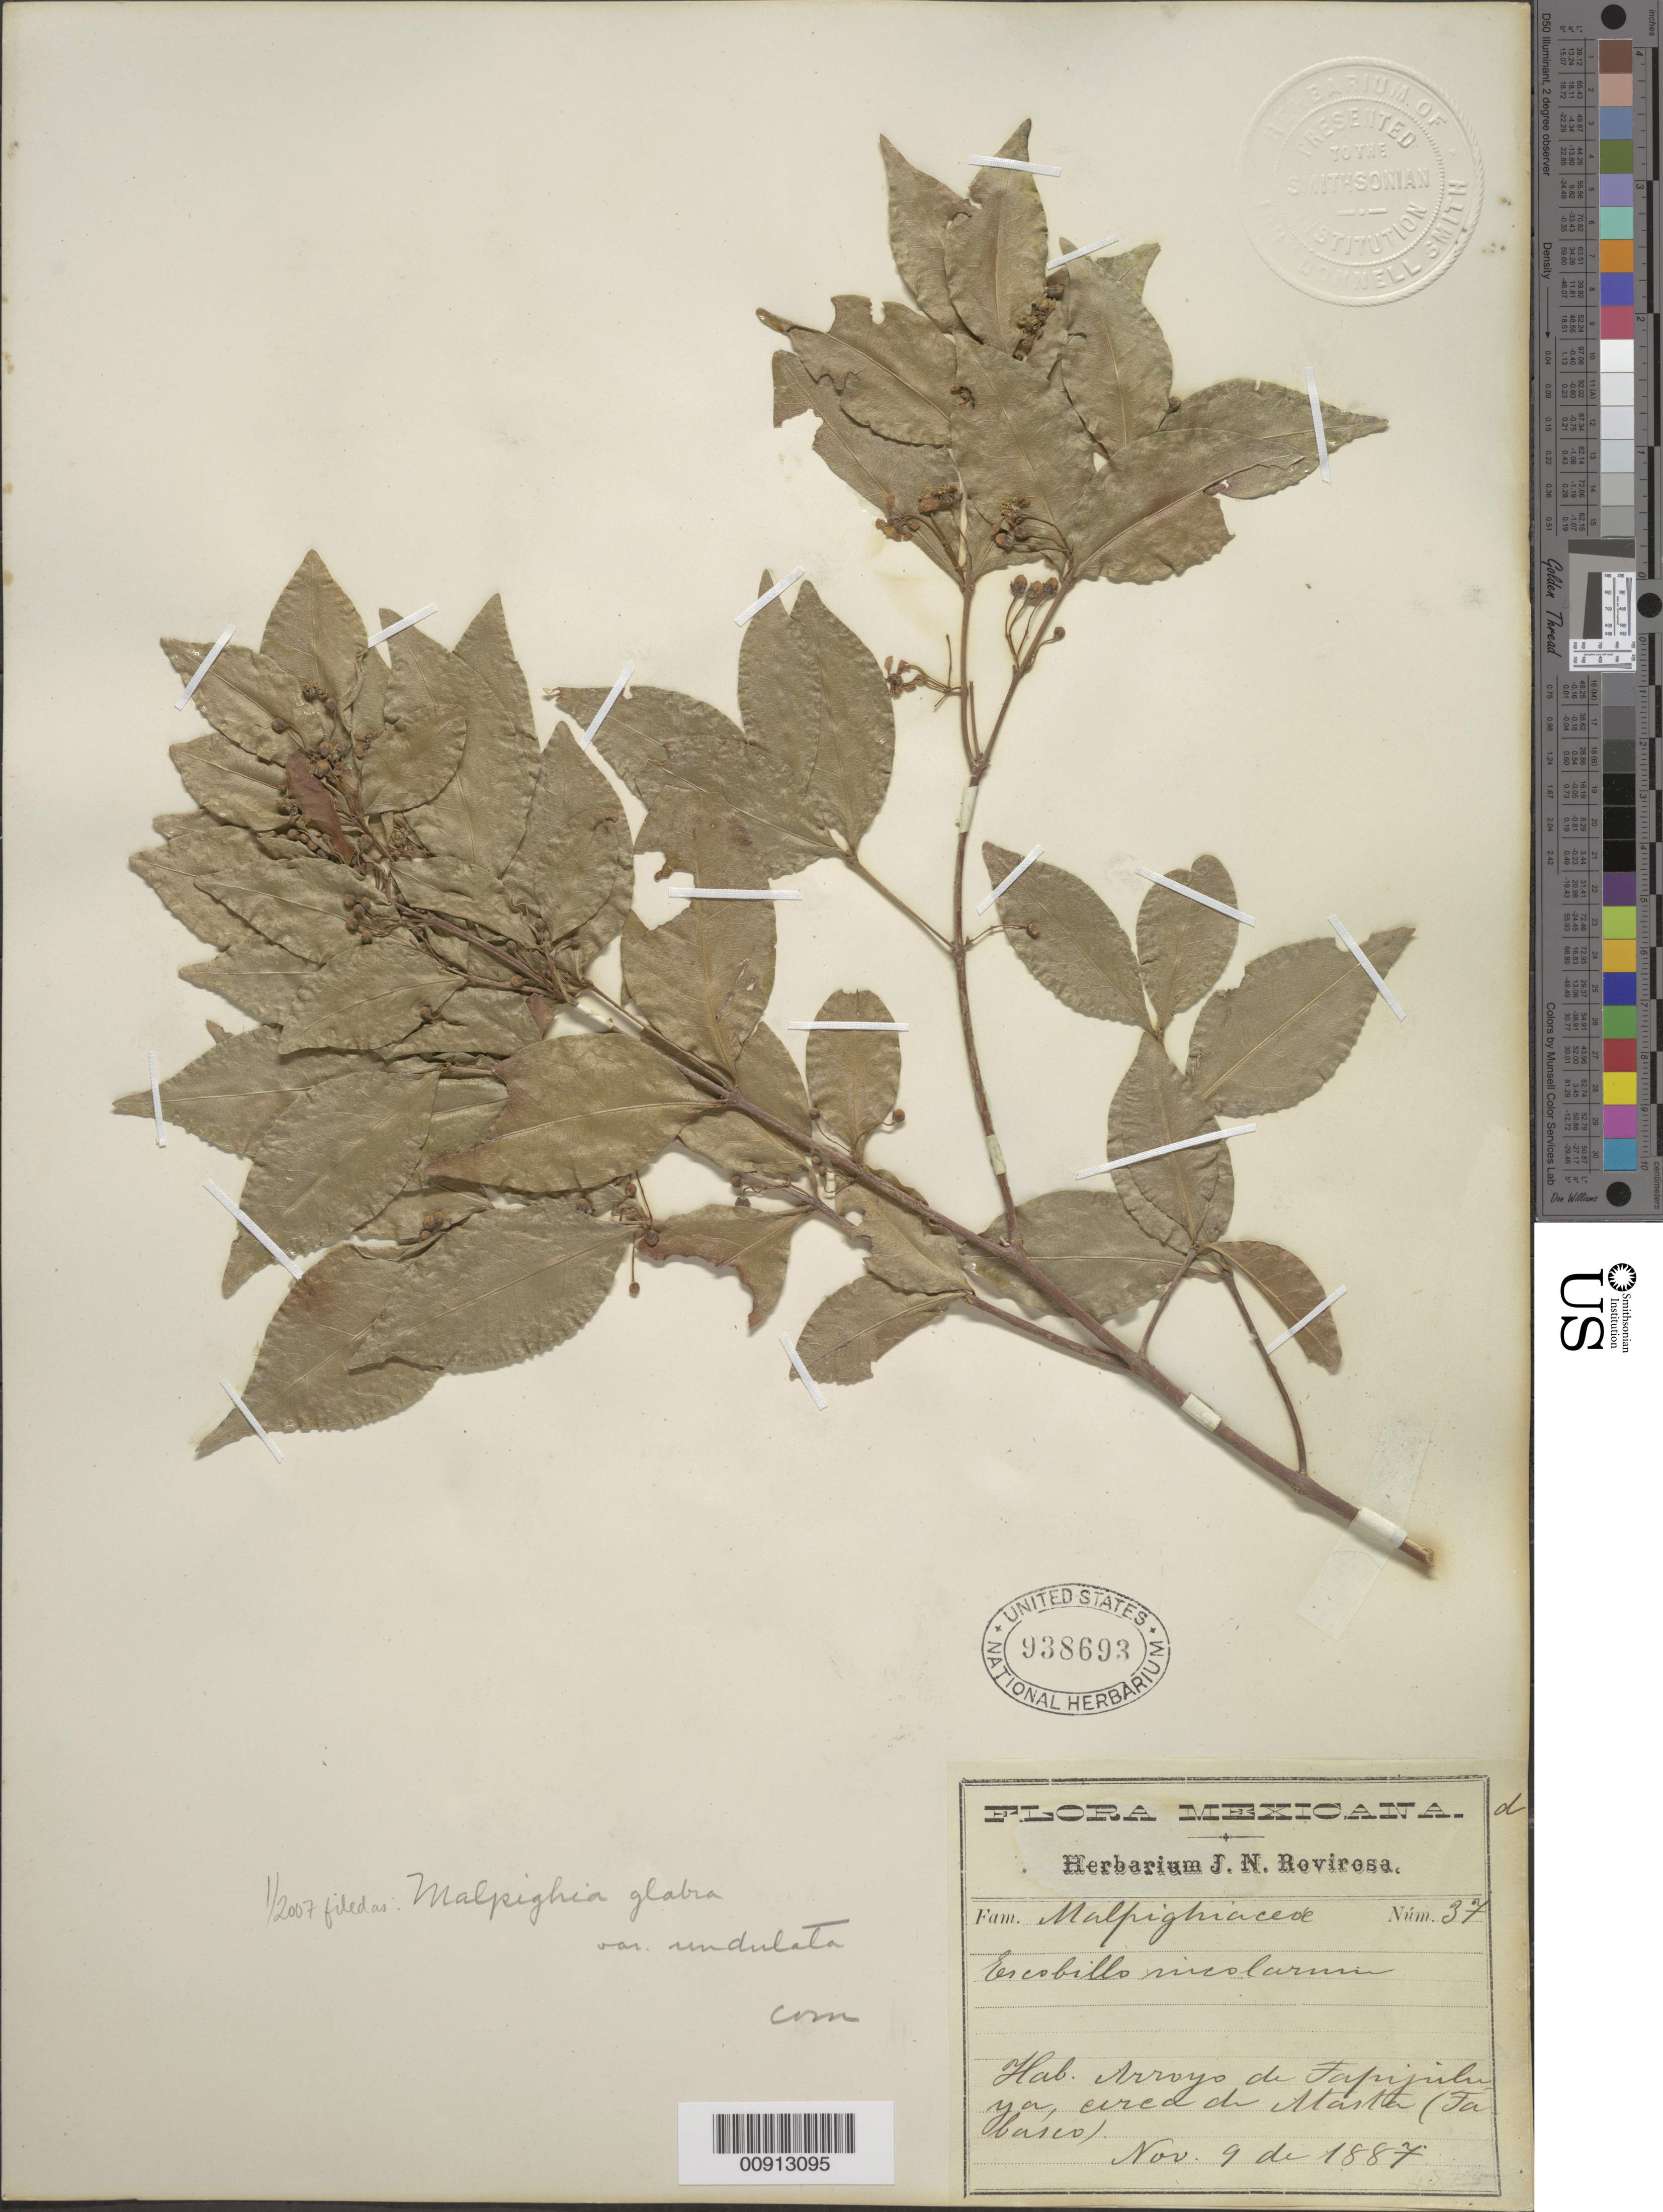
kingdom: Plantae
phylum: Tracheophyta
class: Magnoliopsida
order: Malpighiales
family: Malpighiaceae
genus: Malpighia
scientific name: Malpighia glabra var. undulata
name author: L.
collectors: J. N. Rovirosa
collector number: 37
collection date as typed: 09 Nov 1887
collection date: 1887-11-09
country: Mexico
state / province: Tabasco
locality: Arroyo de Tapijuluya, area de Atasta (Tabasco).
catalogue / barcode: US 938693